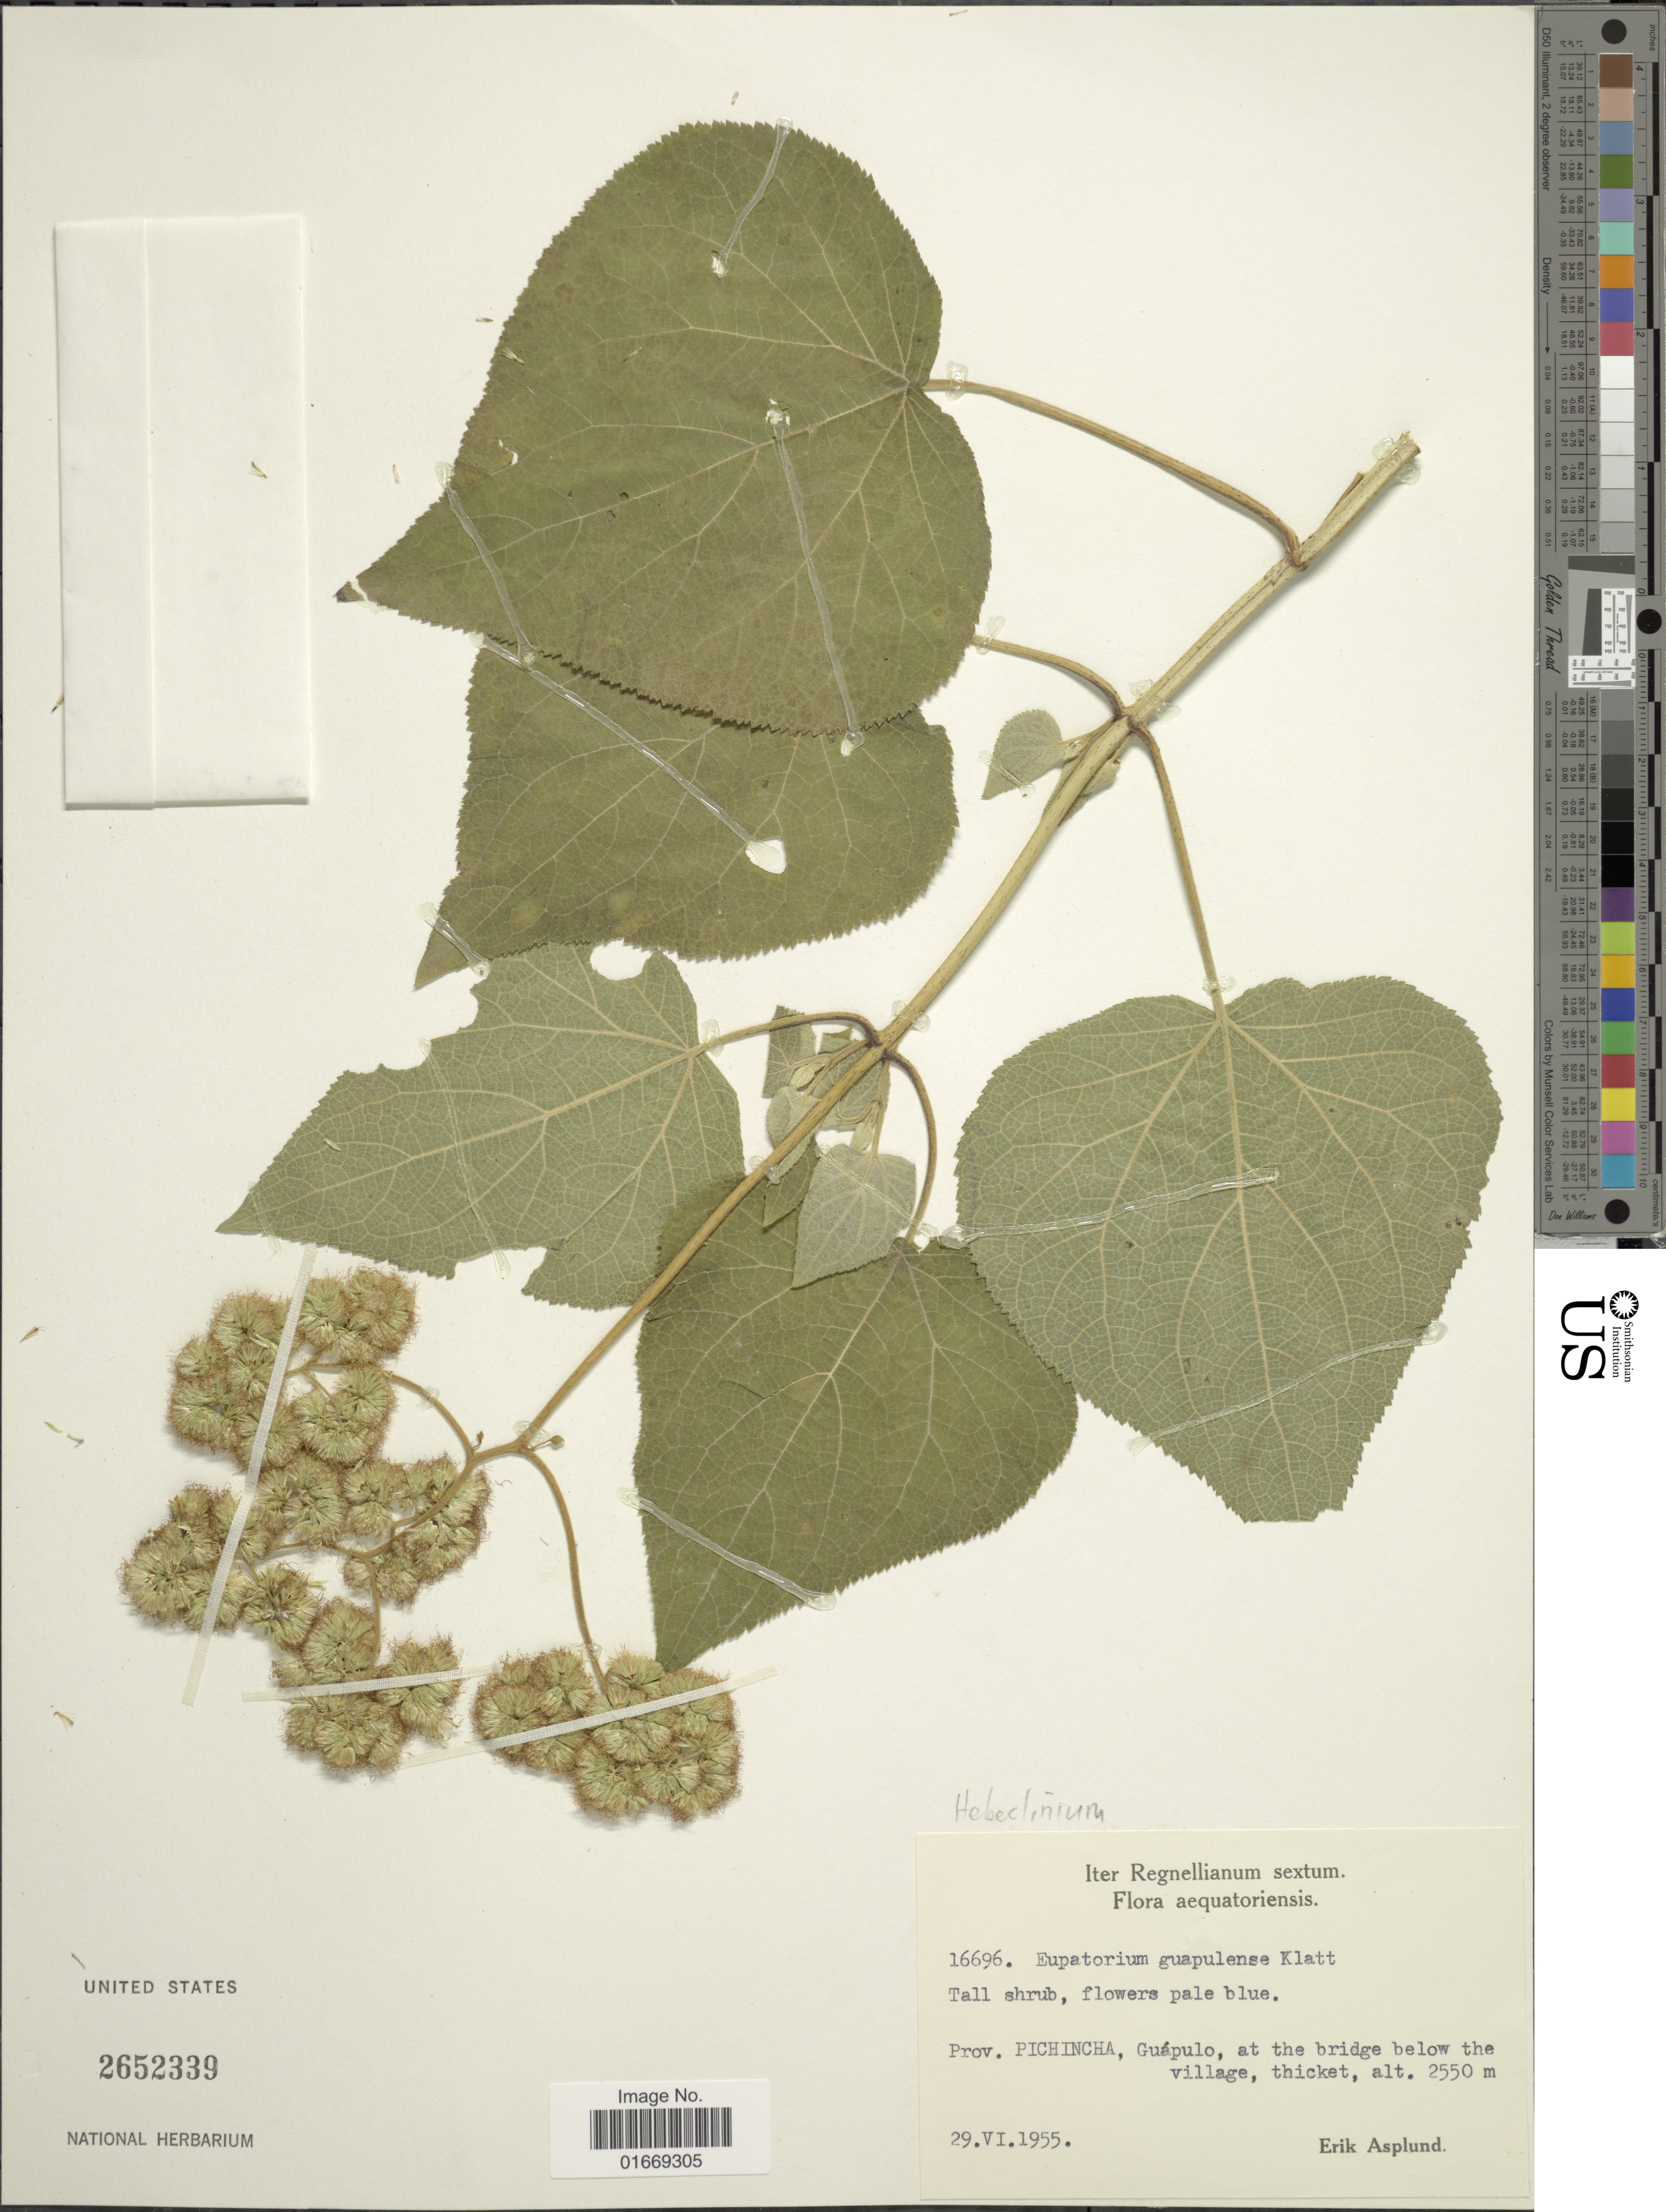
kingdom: Plantae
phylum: Tracheophyta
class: Magnoliopsida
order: Asterales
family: Asteraceae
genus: Hebeclinium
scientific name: Hebeclinium tetragonum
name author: Benth.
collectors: E. Asplund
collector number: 16696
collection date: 1955-06-29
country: Ecuador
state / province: Pichincha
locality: Prov. Pichincha, Guápulo, at the bridge below the village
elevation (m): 2550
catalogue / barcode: US 2652339